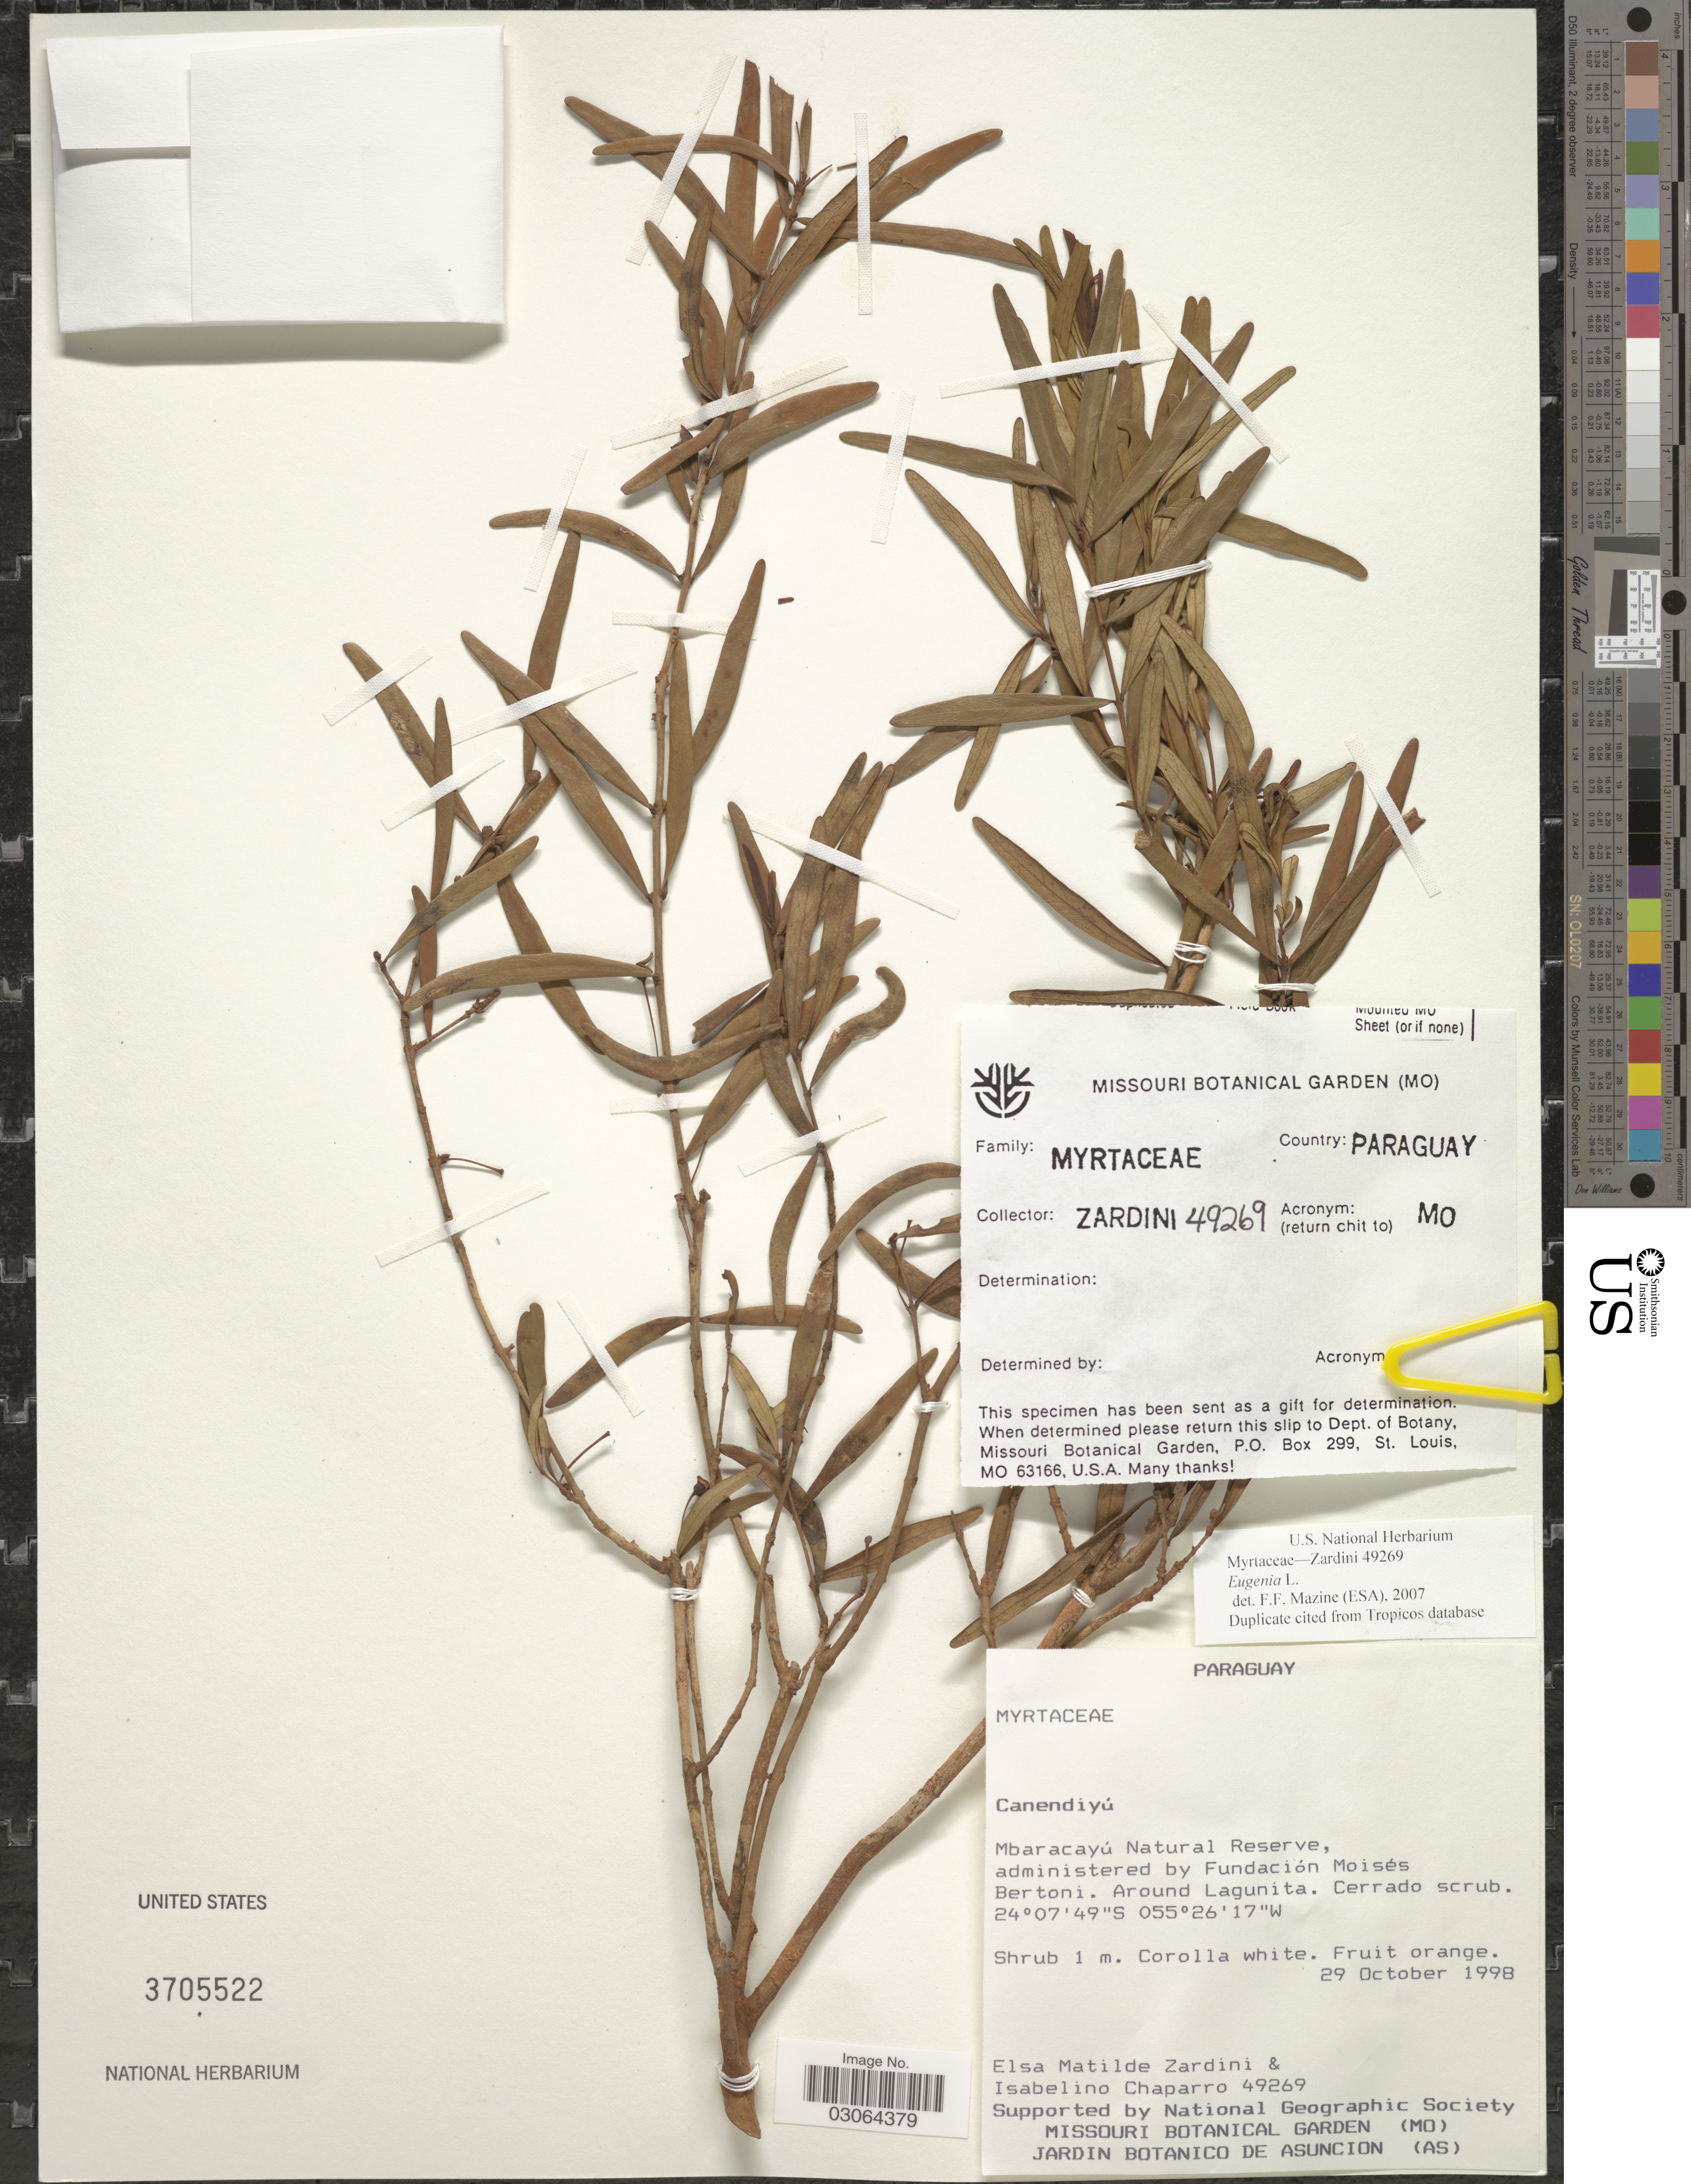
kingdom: Plantae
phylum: Tracheophyta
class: Magnoliopsida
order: Myrtales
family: Myrtaceae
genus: Eugenia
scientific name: Eugenia sp.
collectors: E. M. Zardini & I. Chaparro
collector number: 49269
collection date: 1998-10-29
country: Paraguay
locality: Canendiyú, Mbaracayú Natural Reserve, administered by Fundación Moisés Bertoni, Around Lagunita.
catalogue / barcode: US 3705522